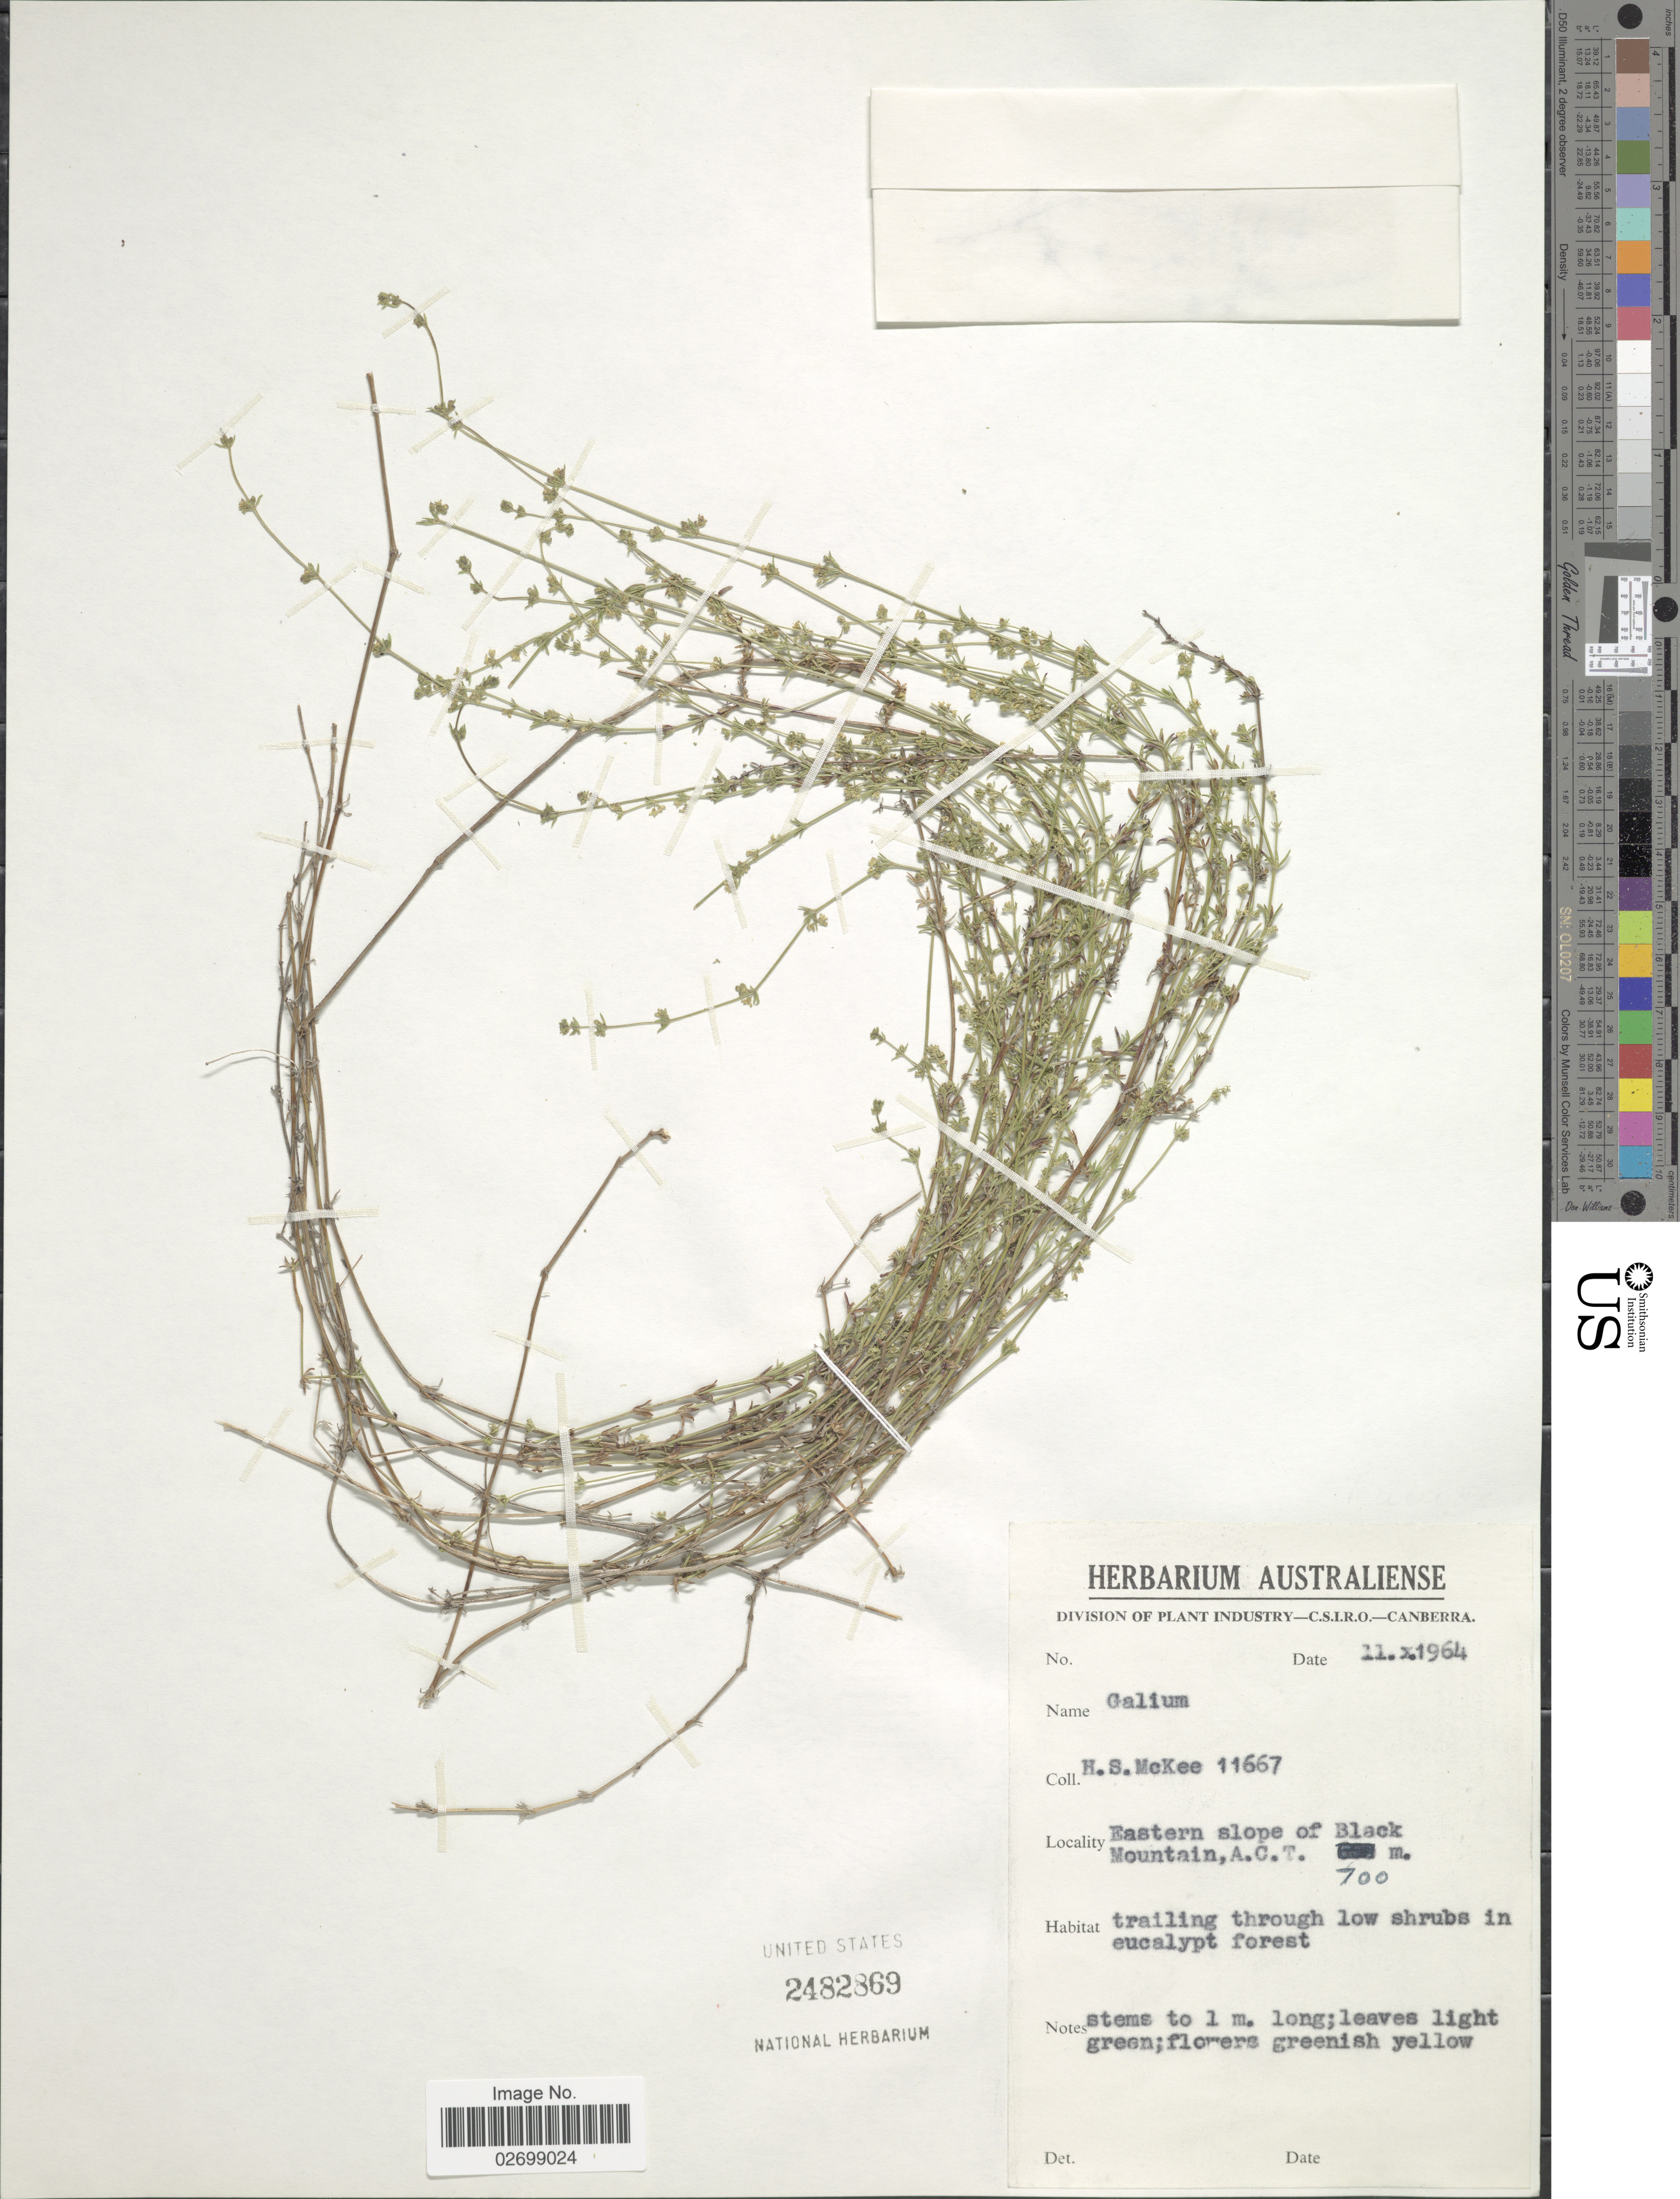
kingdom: Plantae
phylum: Tracheophyta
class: Magnoliopsida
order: Gentianales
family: Rubiaceae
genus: Galium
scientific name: Galium sp.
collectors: H. S. McKee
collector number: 11667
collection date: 1964-10-11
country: Australia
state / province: Australian Capital Territory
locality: Eastern slope of Black Mountain, A.C.T.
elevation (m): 700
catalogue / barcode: US 2482869